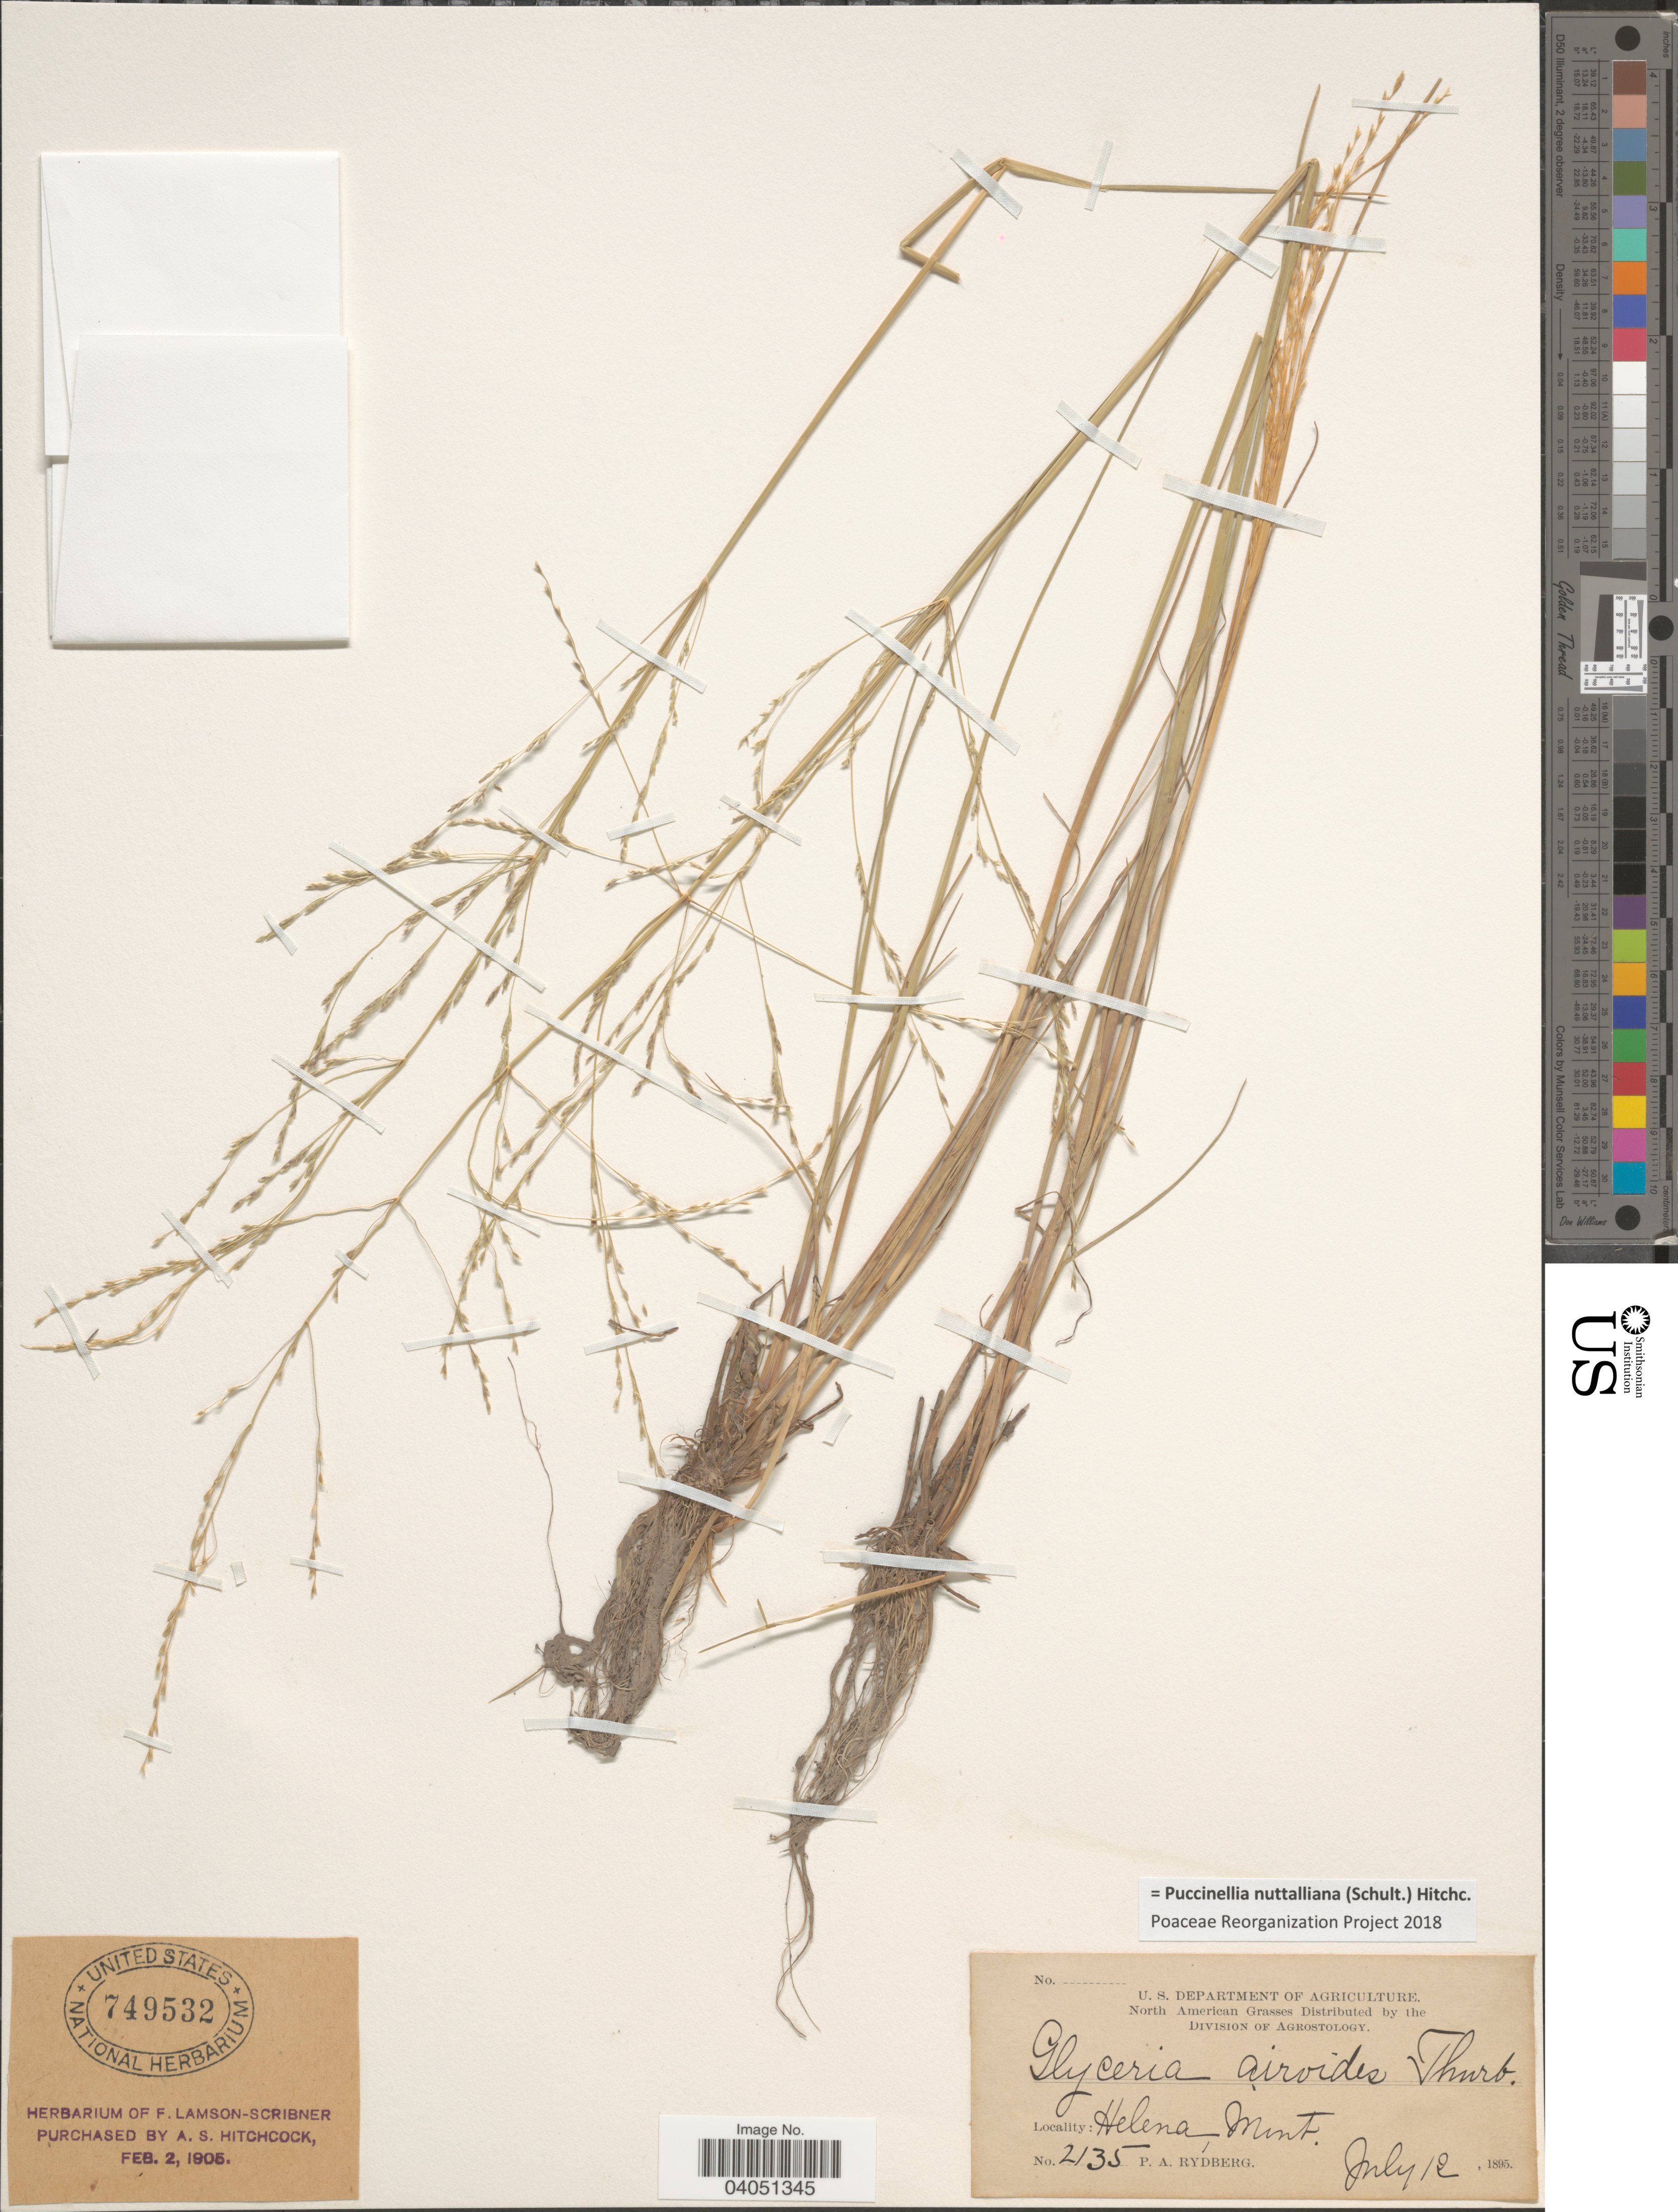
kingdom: Plantae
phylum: Tracheophyta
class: Liliopsida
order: Poales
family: Poaceae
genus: Puccinellia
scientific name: Puccinellia nuttalliana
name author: (Schult.) Hitchc.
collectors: P. A. Rydberg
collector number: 2135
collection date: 1895-07-12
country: United States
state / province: Montana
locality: Helena.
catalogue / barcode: US 749532